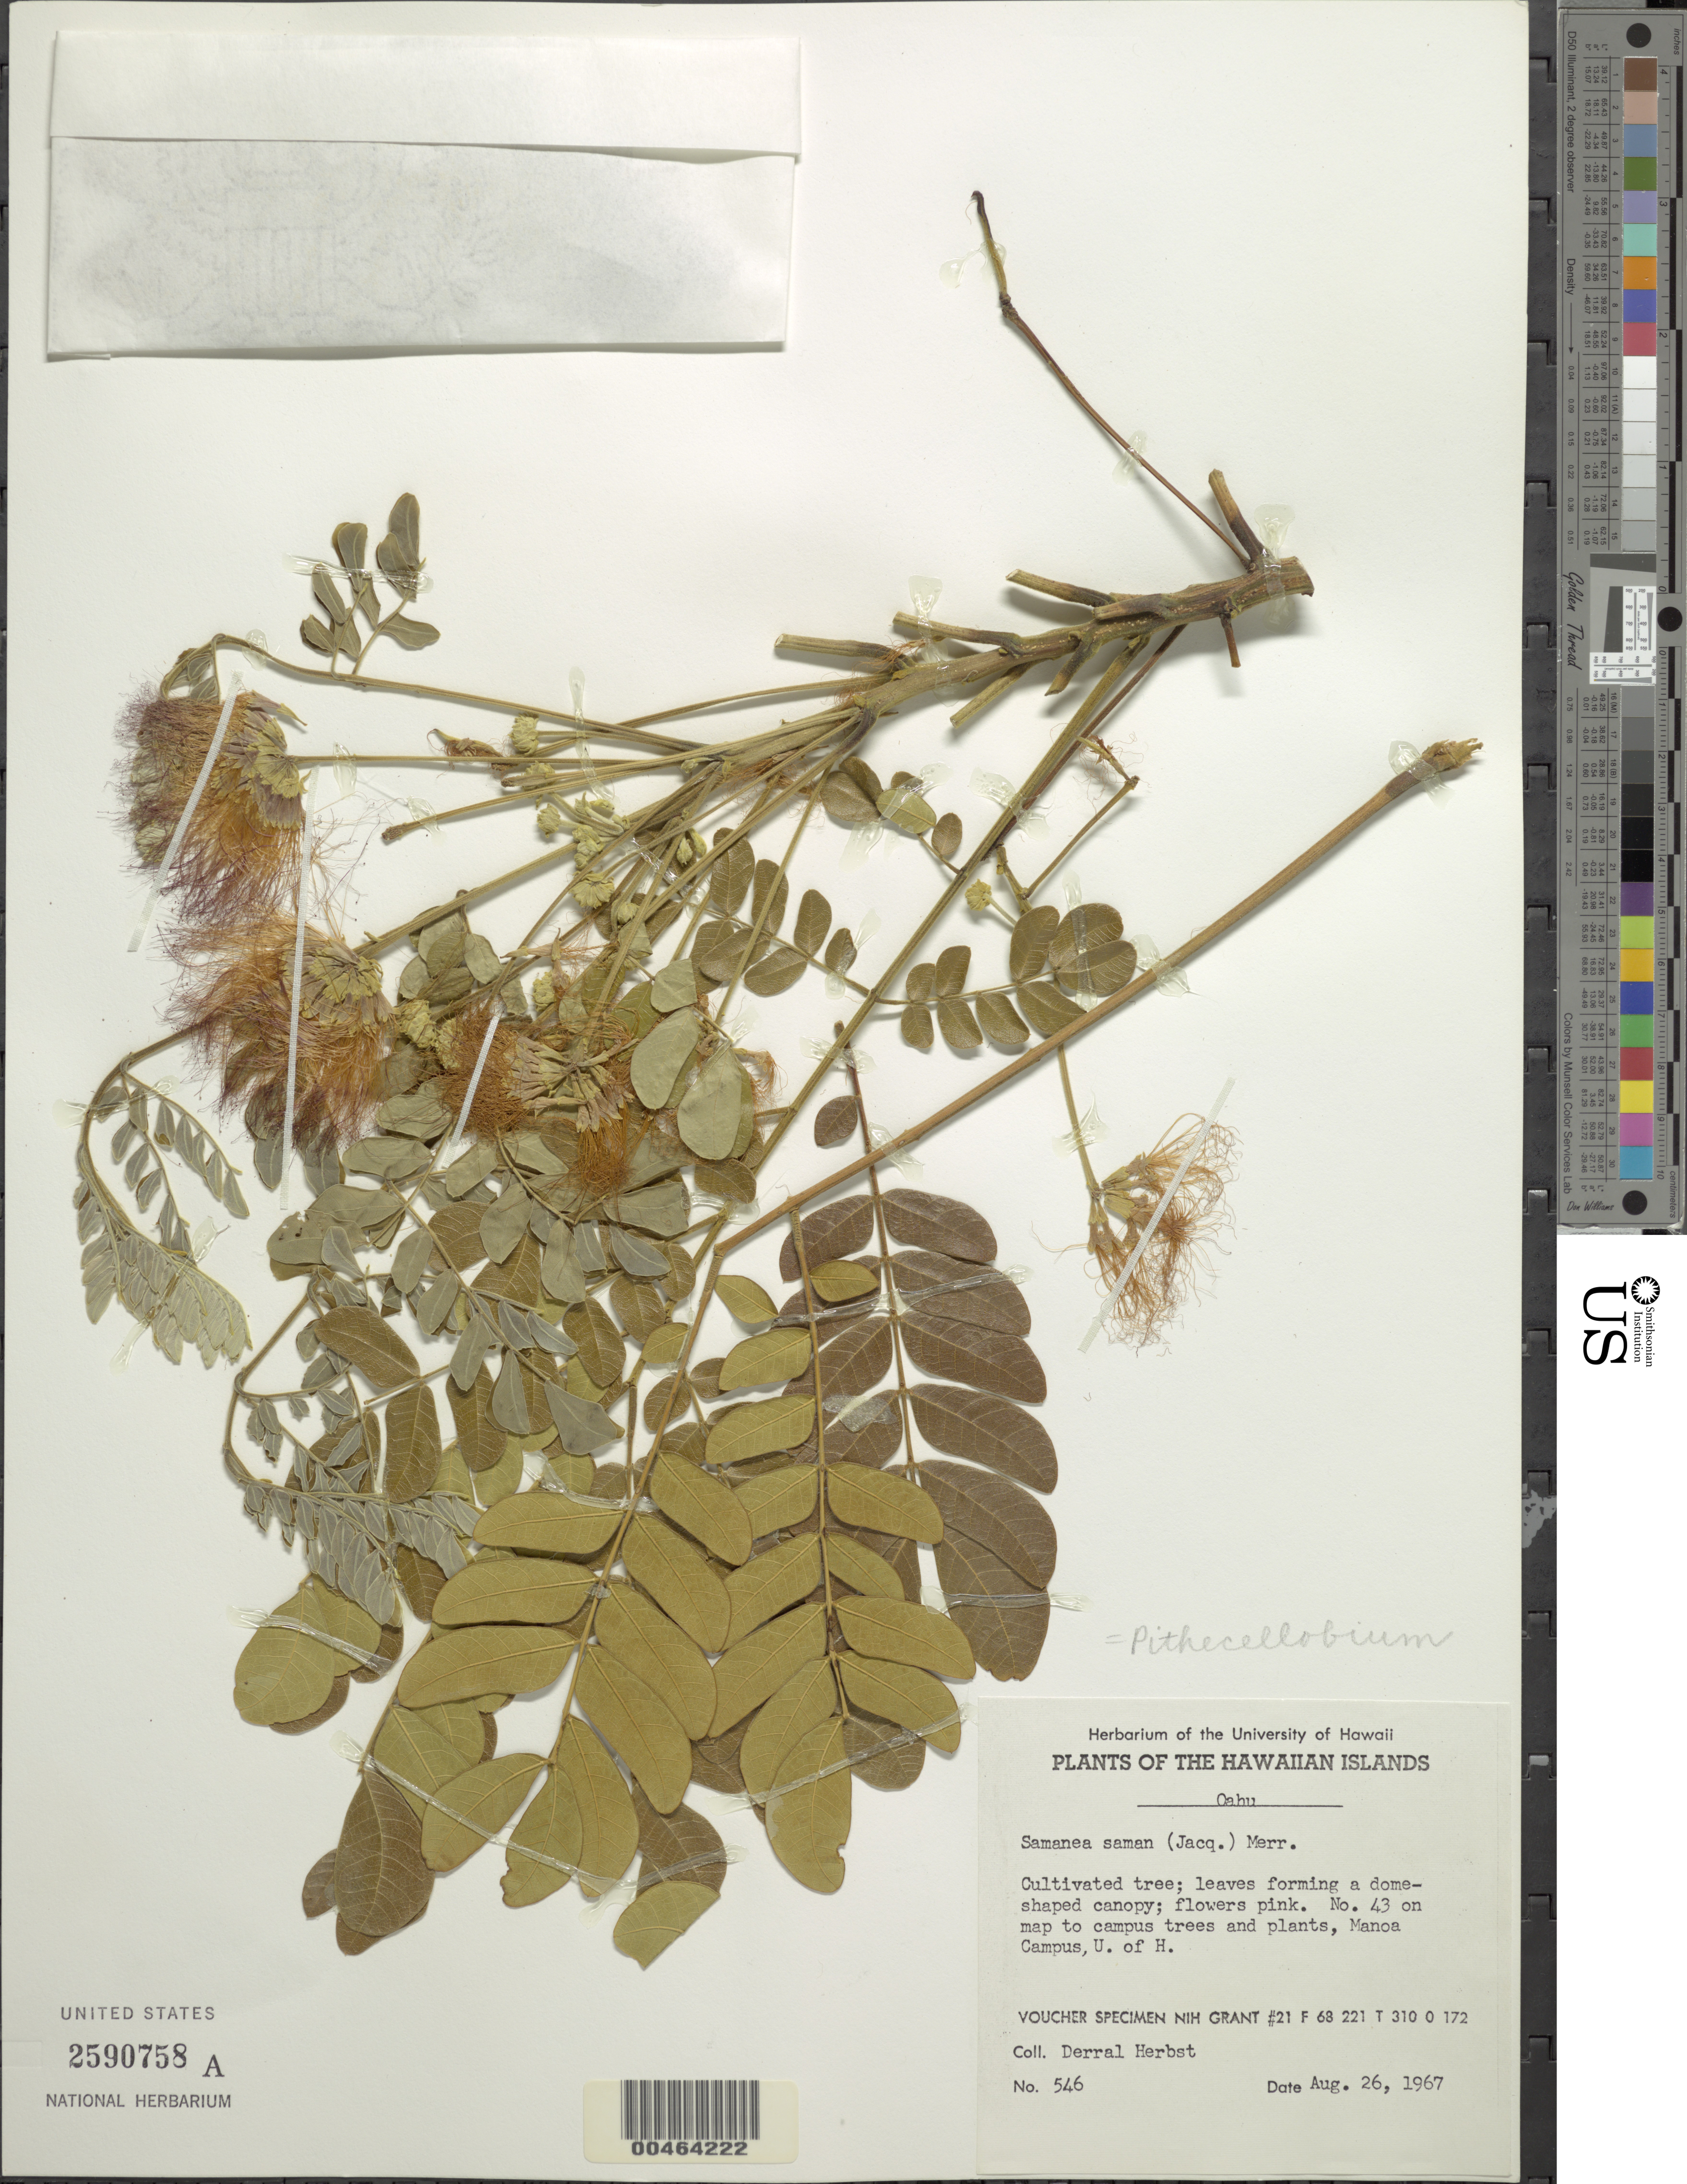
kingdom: Plantae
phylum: Tracheophyta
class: Magnoliopsida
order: Fabales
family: Fabaceae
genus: Samanea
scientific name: Samanea saman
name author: (Jacq.) Merr.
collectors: D. R. Herbst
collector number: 546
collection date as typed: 26 Aug 1967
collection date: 1967-08-26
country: United States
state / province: Hawaii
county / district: Honolulu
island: Oahu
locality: Cultivated tree. No. 43 on map to campus trees and plants, Manoa Campus, U. of H.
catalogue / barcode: US 2590758A